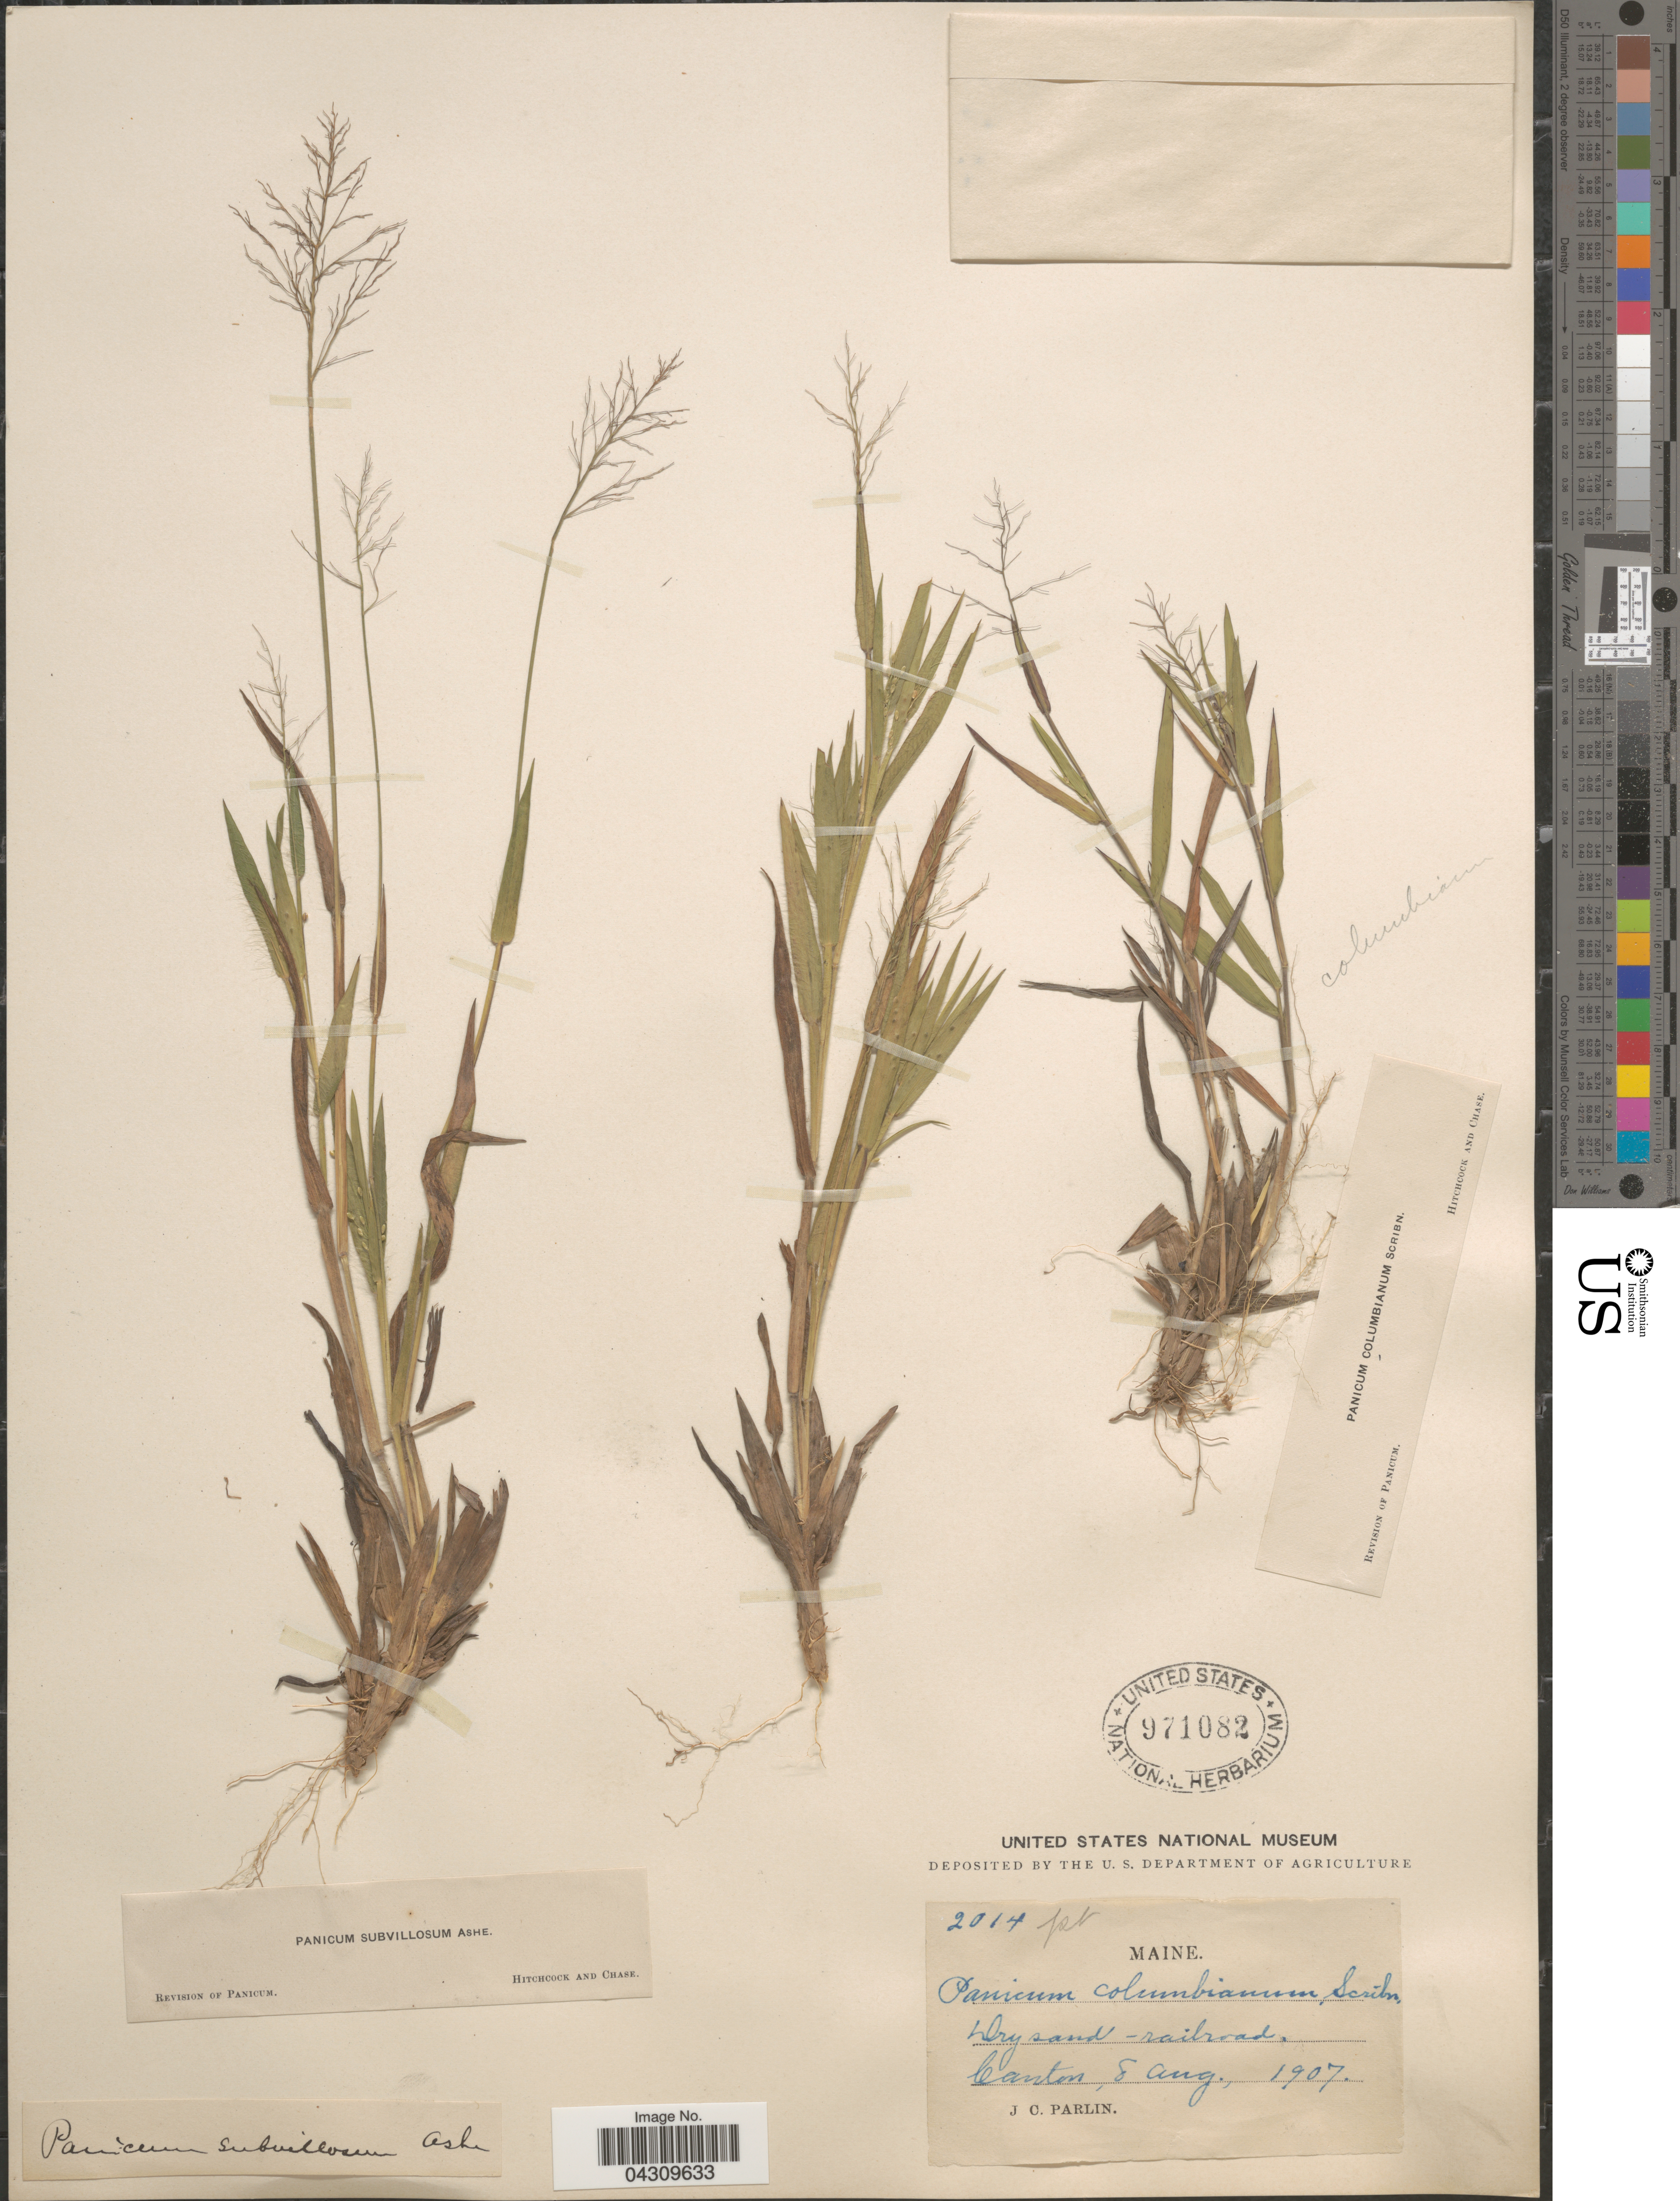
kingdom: Plantae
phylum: Tracheophyta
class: Liliopsida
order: Poales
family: Poaceae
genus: Dichanthelium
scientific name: Dichanthelium acuminatum var. acuminatum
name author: (Sw.) Gould & C.A. Clark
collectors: J. Parlin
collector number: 2014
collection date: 1907-08-08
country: United States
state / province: Maine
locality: Canton.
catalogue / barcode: US 971082